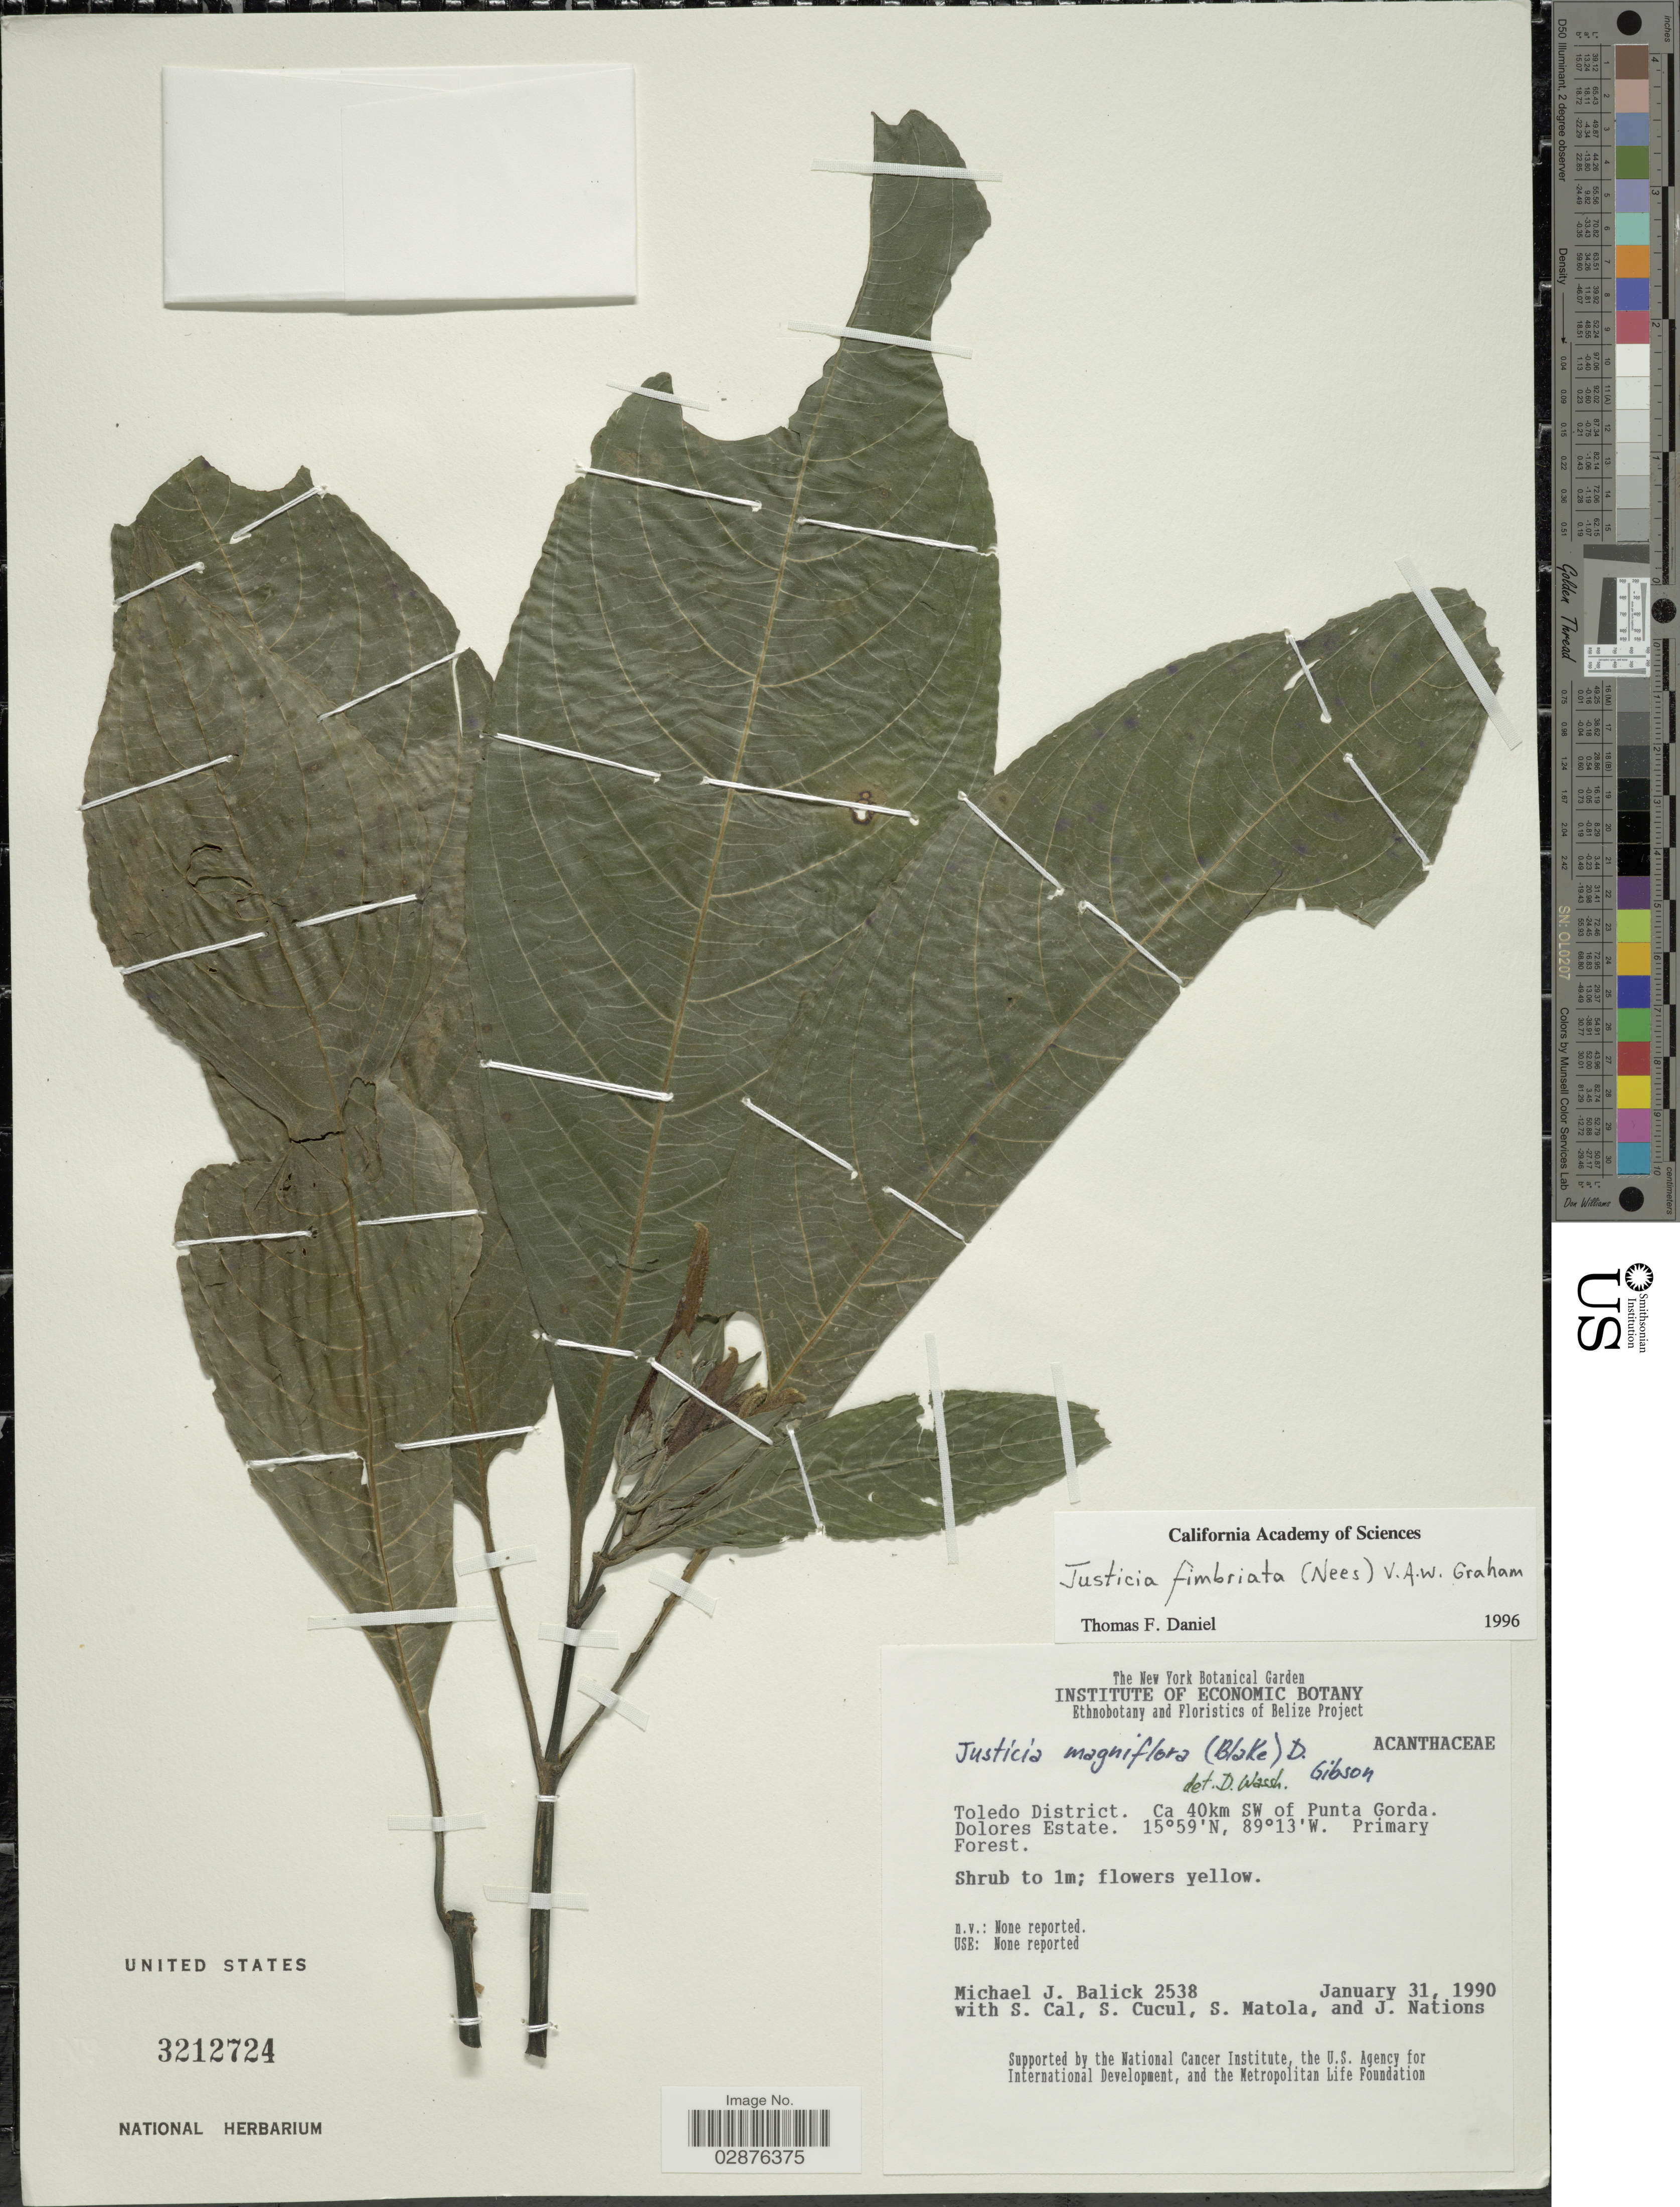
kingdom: Plantae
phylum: Tracheophyta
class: Magnoliopsida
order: Lamiales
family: Acanthaceae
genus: Justicia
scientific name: Justicia fimbriata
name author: (Nees) V.A.W. Graham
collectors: M. J. Balick, S. Cal, S. Cucul, S. Matola & J. Nations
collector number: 2538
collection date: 1990-01-31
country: Belize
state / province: Toledo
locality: Toledo District. Ca. 40 km SW of Punta Gorda. Dolores Estate.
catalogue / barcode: US 3212724